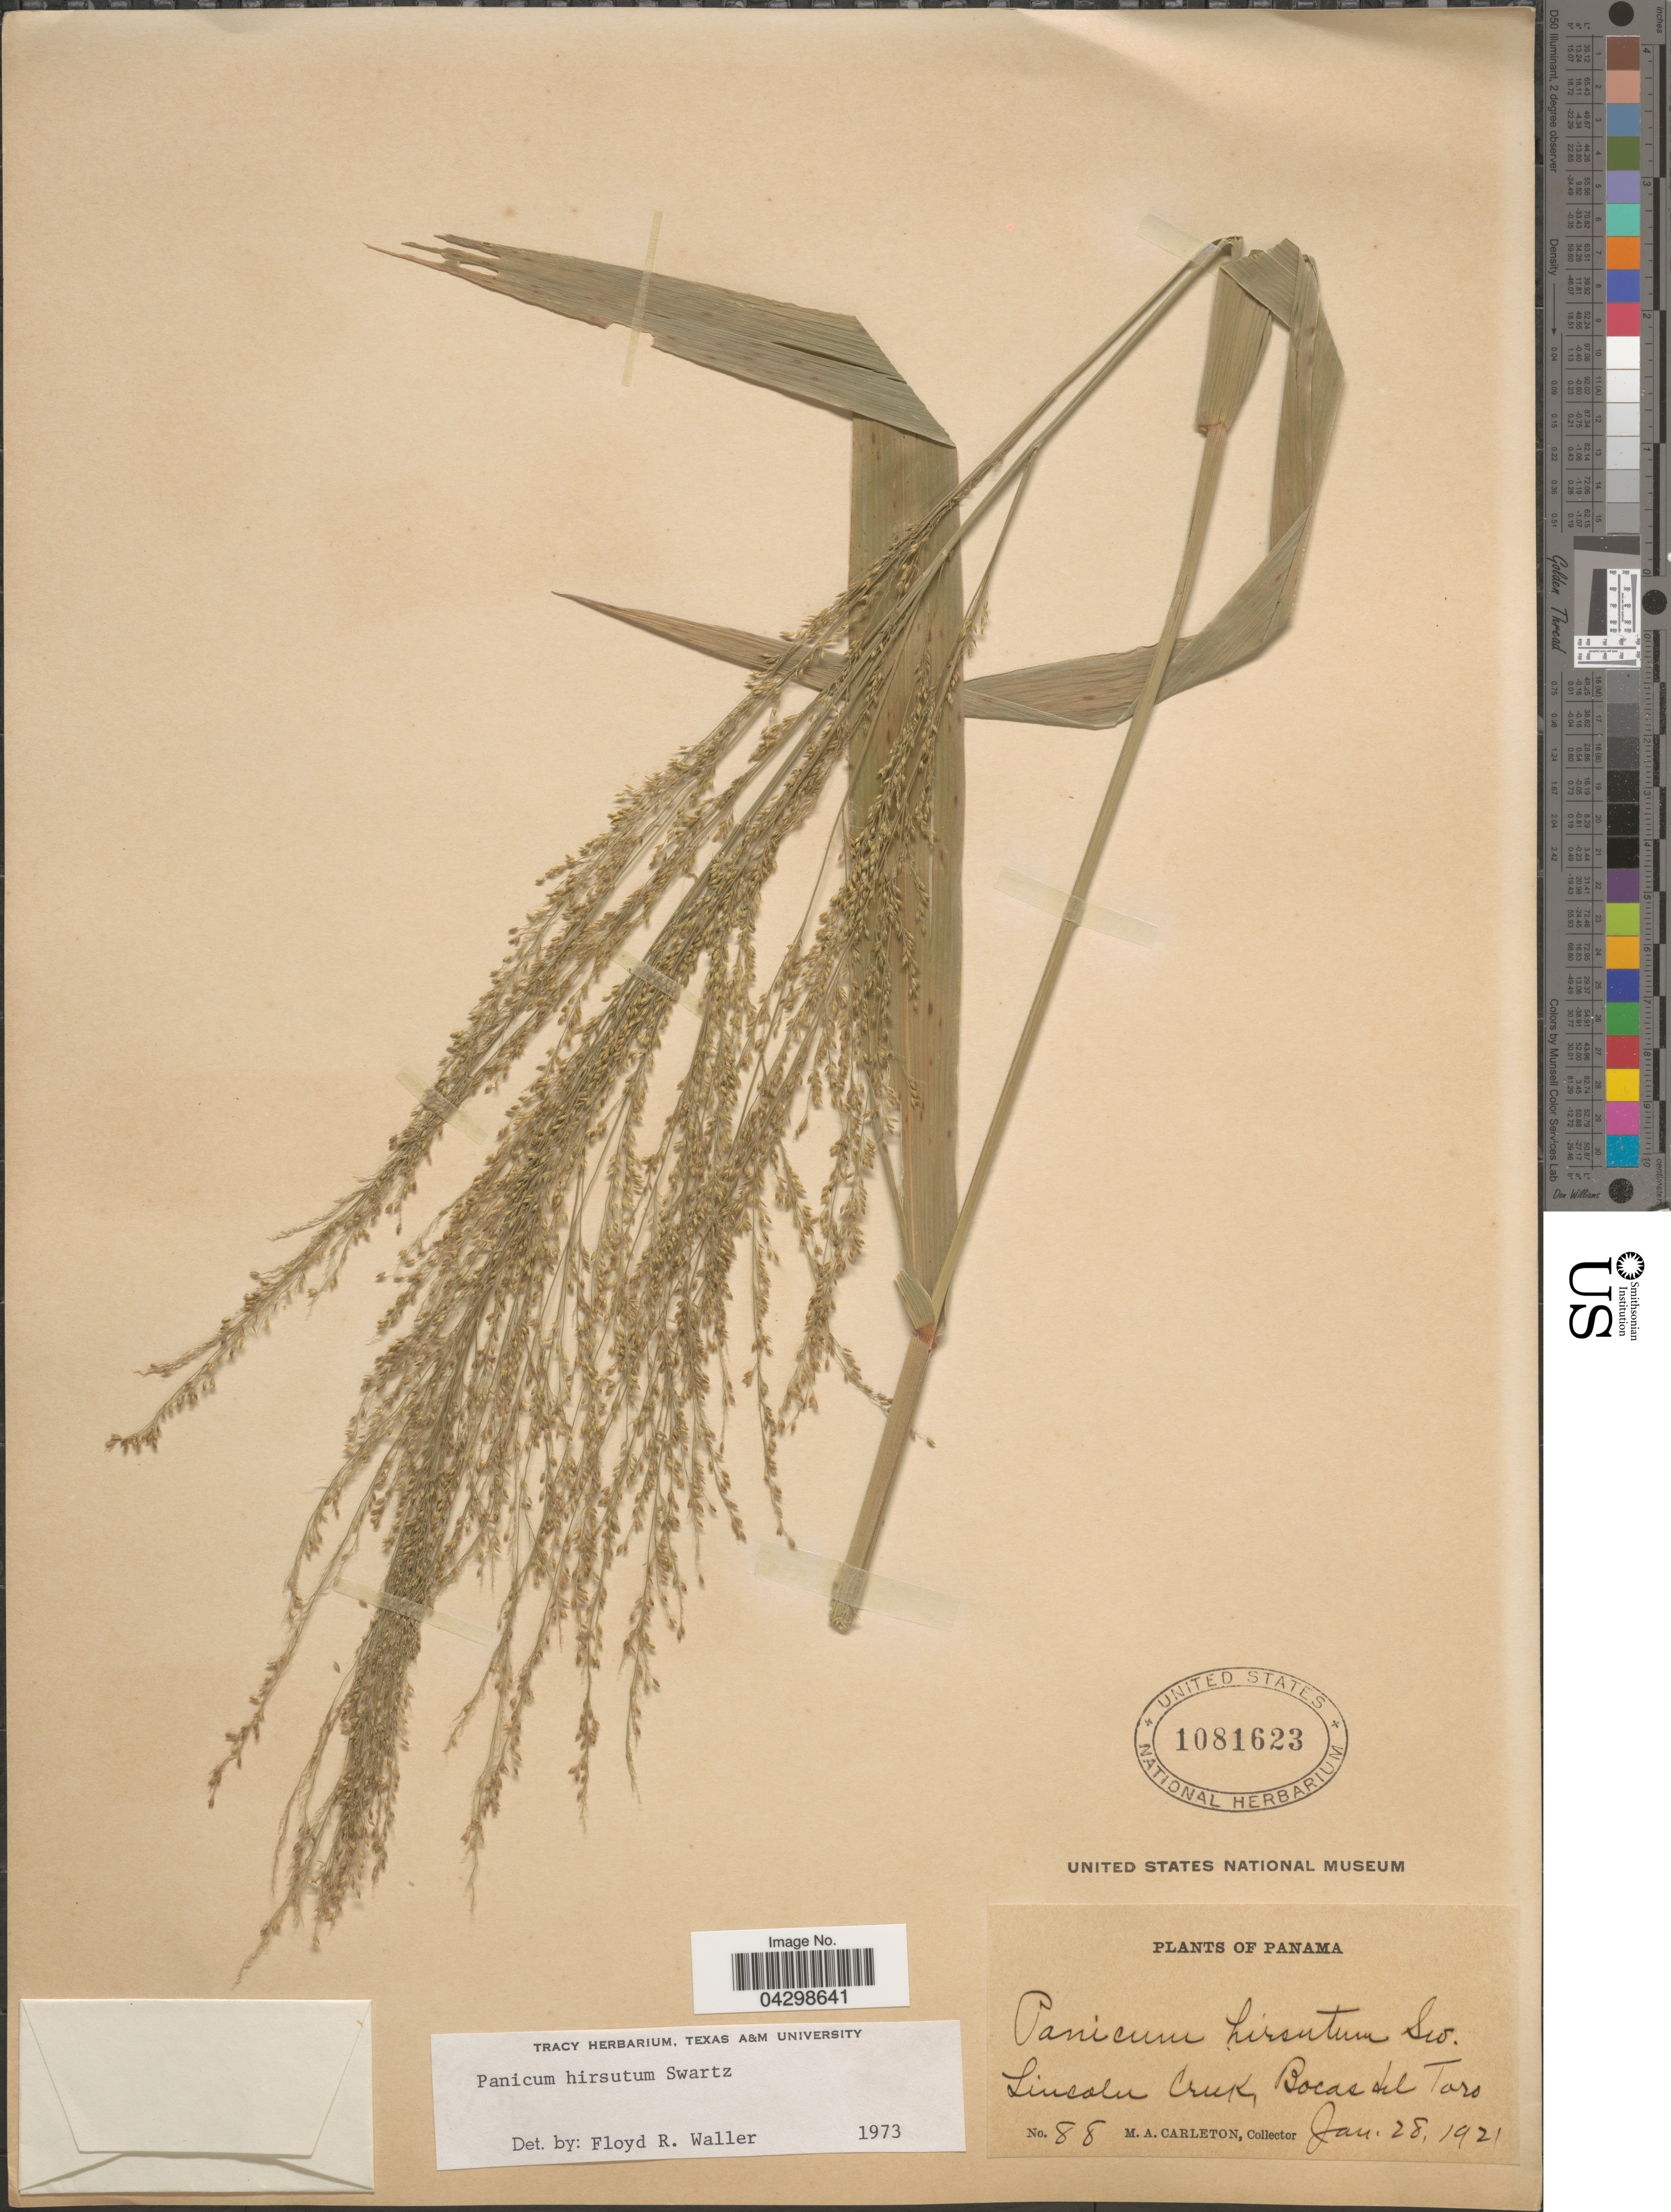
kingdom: Plantae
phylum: Tracheophyta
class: Liliopsida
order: Poales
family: Poaceae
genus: Panicum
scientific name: Panicum hirsutum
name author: Sw.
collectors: M. A. Carleton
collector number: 88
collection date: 1921-01-28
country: Panama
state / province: Bocas del Toro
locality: Lincoln Creek.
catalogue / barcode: US 1081623